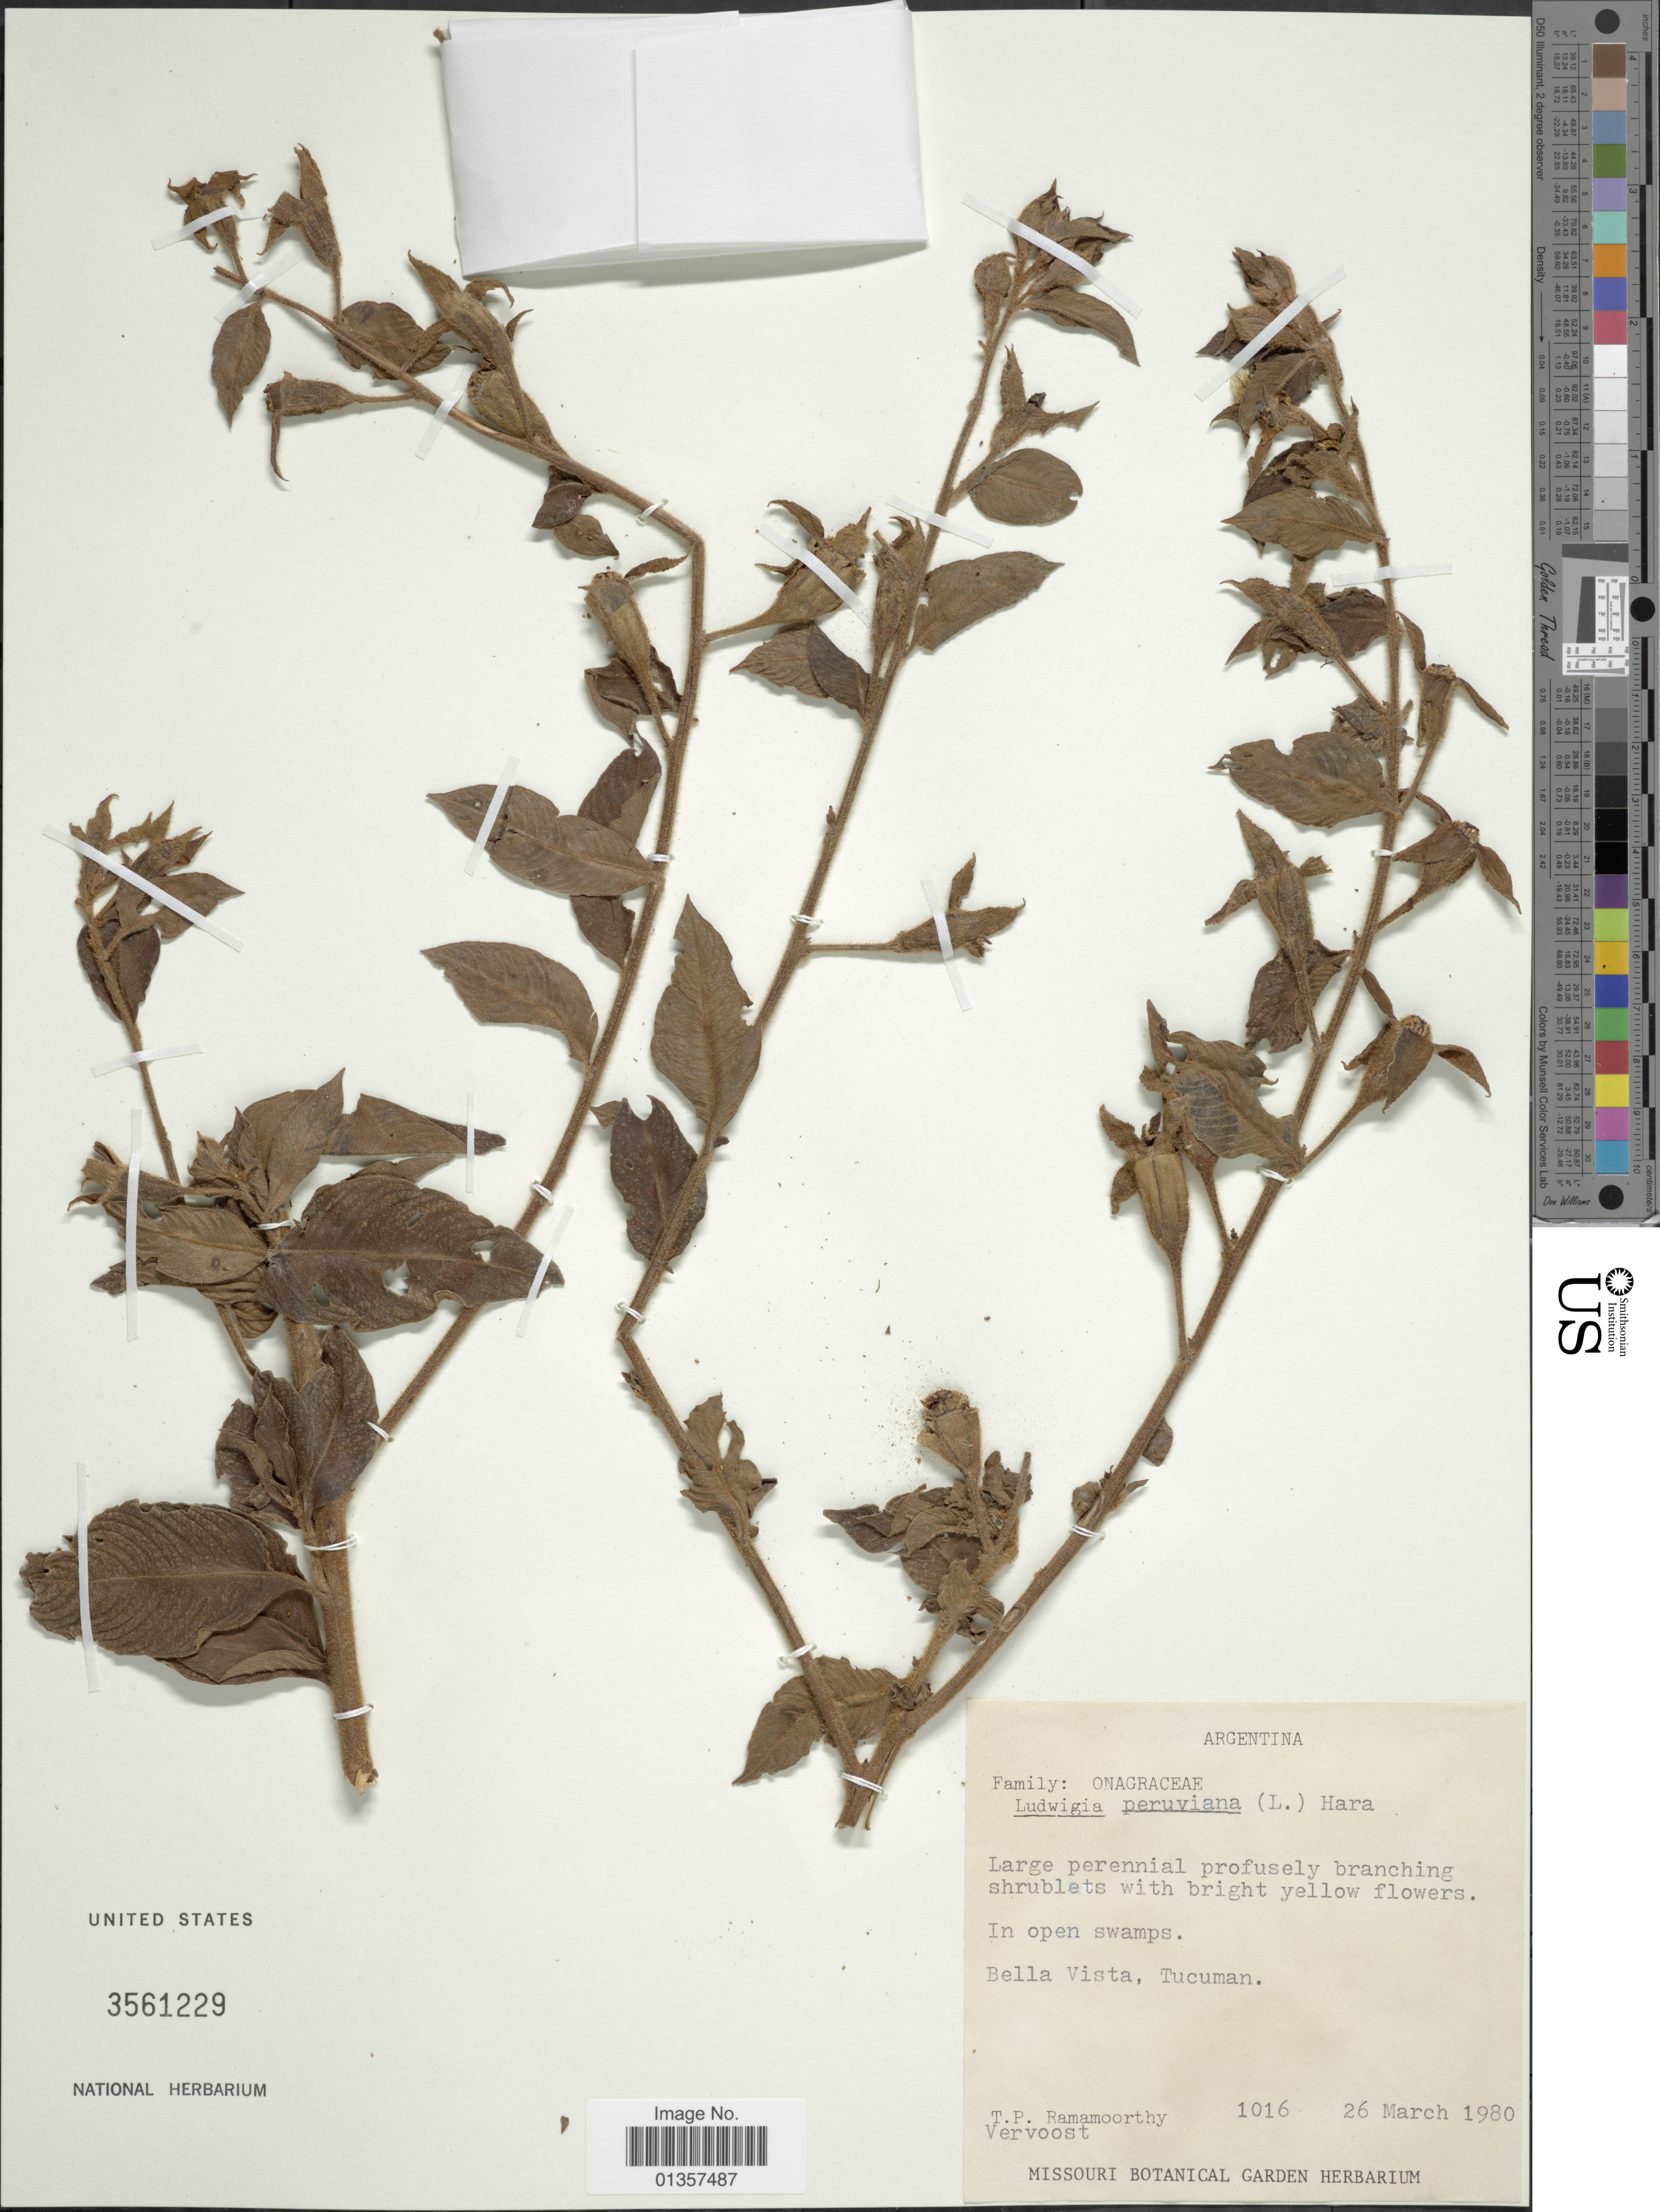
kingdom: Plantae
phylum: Tracheophyta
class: Magnoliopsida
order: Myrtales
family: Onagraceae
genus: Ludwigia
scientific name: Ludwigia peruviana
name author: (L.) H. Hara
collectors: T. P. Ramamoorthy & Vervoost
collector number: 1016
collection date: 1980-03-26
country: Argentina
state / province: Tucuman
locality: Bella Vista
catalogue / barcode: US 3561229